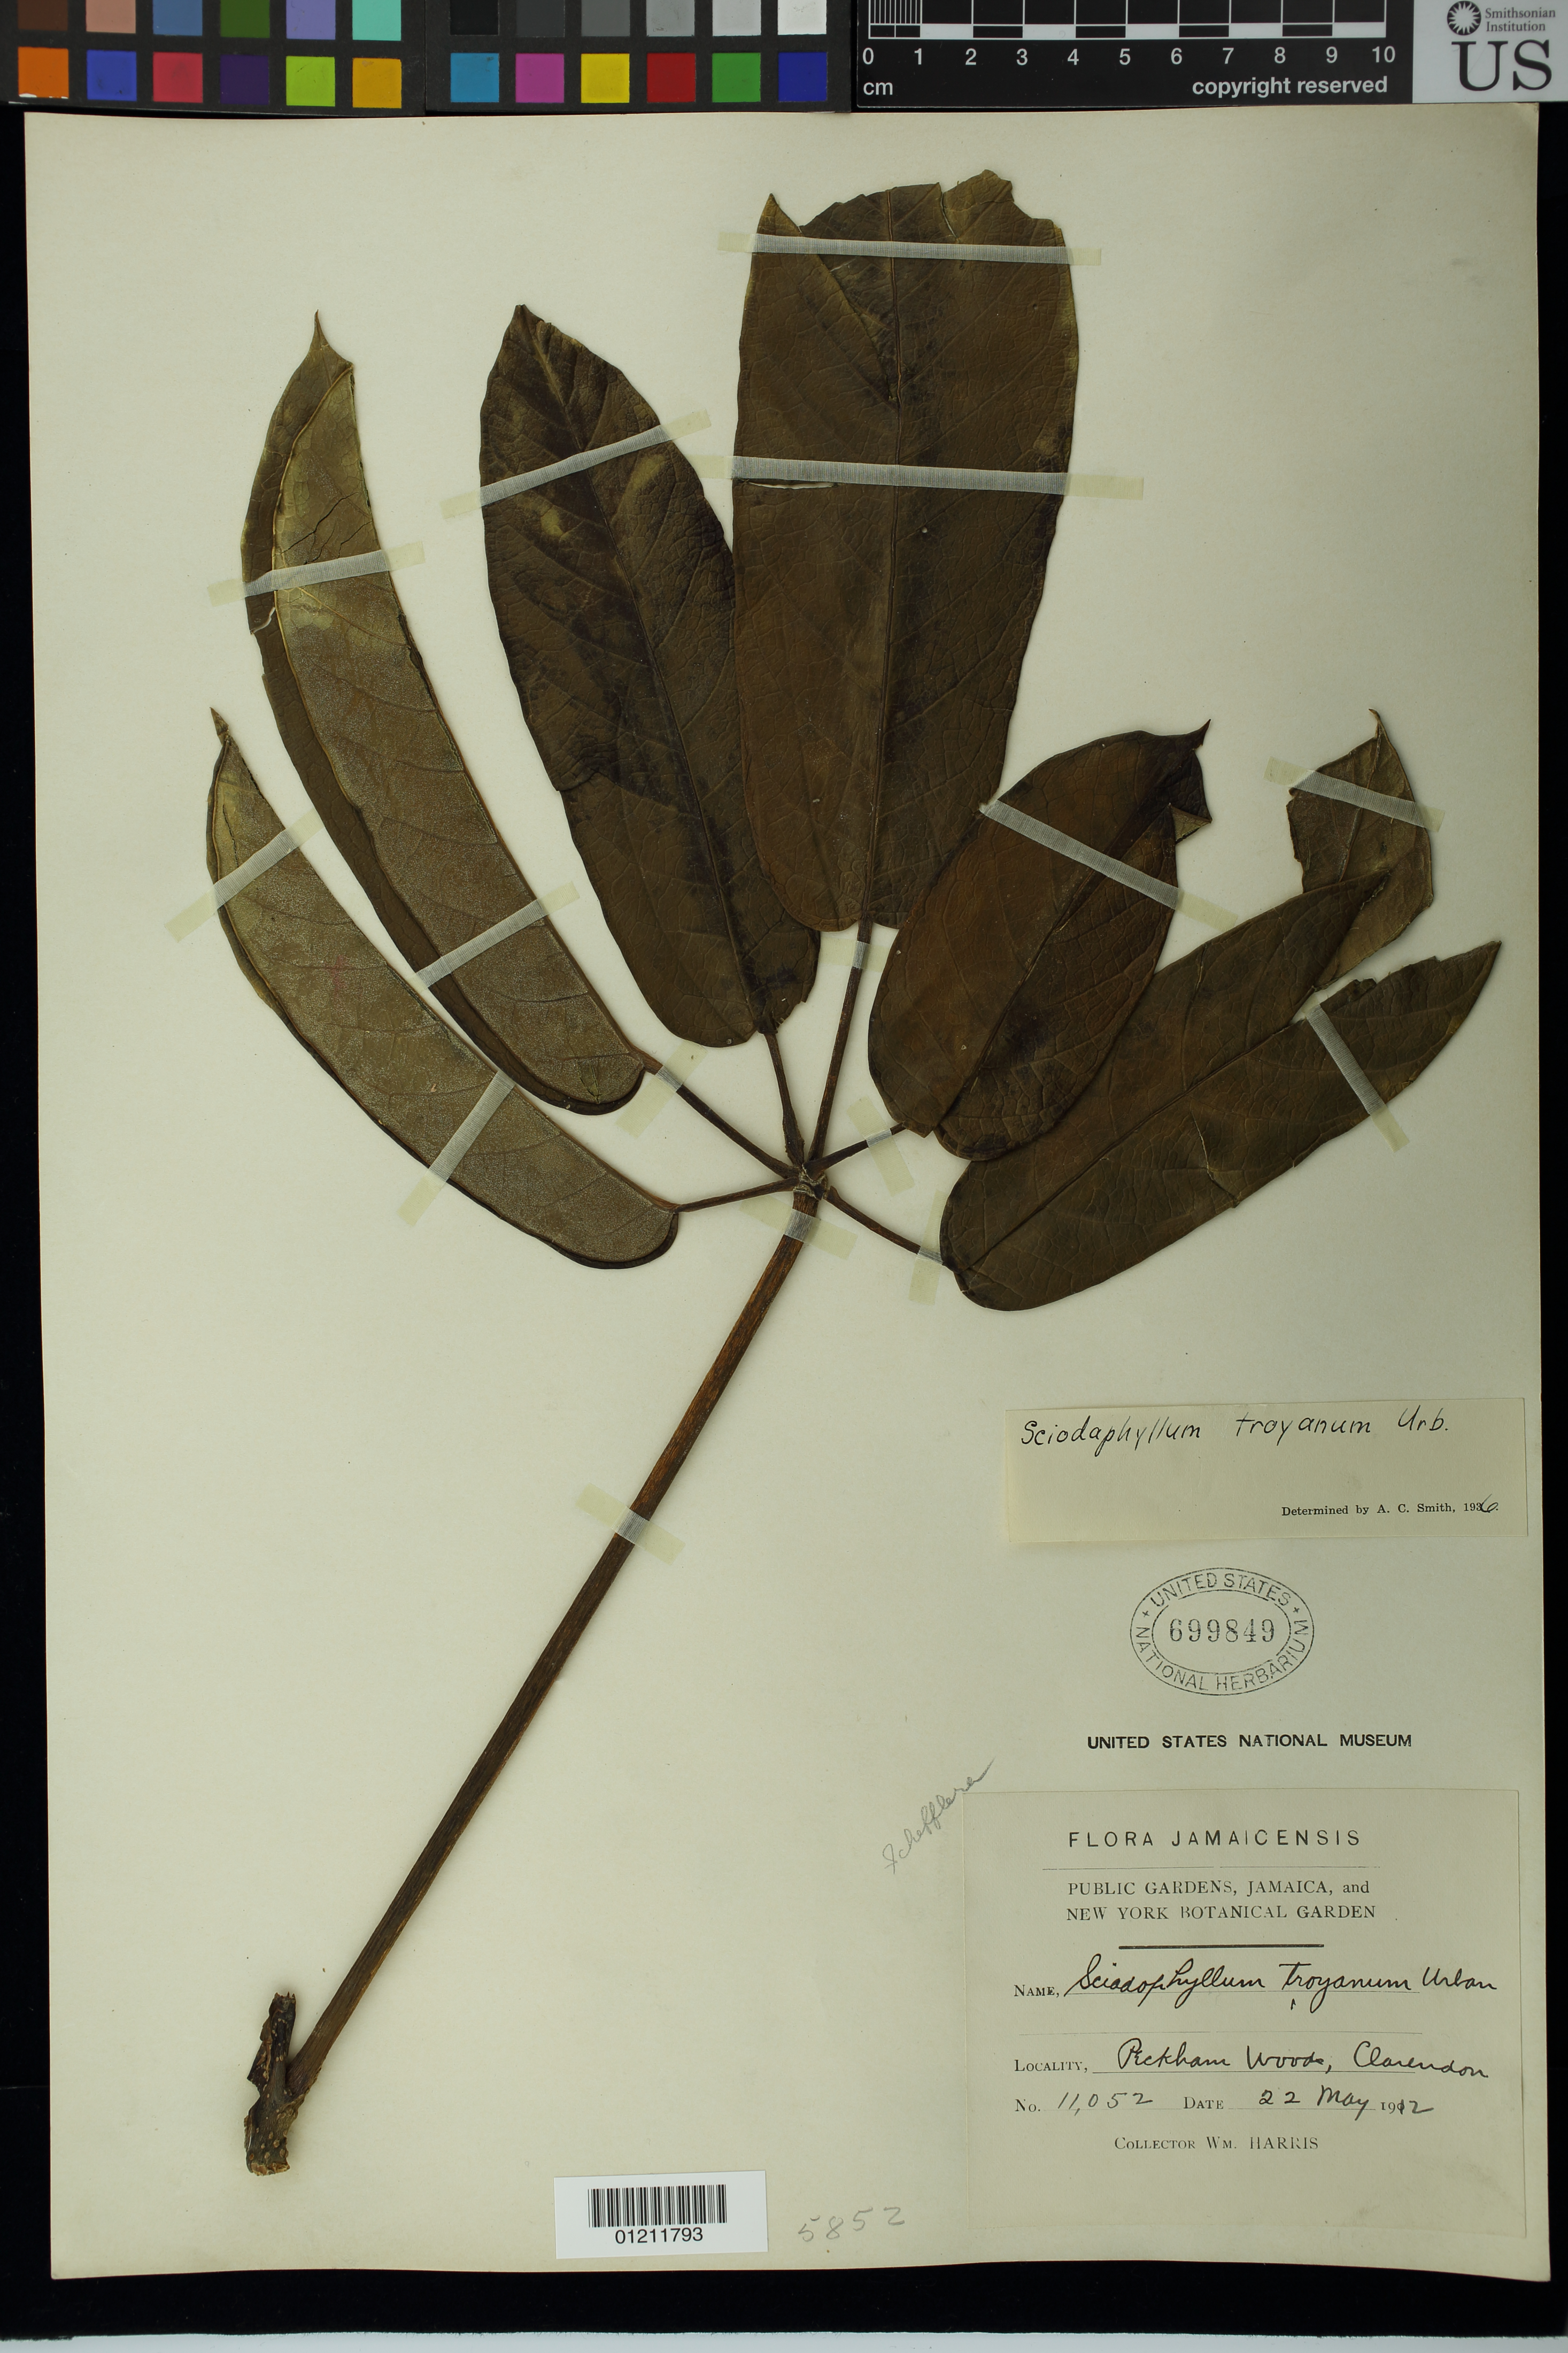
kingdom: Plantae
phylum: Tracheophyta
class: Magnoliopsida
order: Apiales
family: Araliaceae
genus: Schefflera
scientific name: Schefflera troyana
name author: (Urb.) A.C. Sm.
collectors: W. Harris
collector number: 11052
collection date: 1912-05-22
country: Jamaica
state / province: Clarendon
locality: Peckham Woods.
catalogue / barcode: US 699849